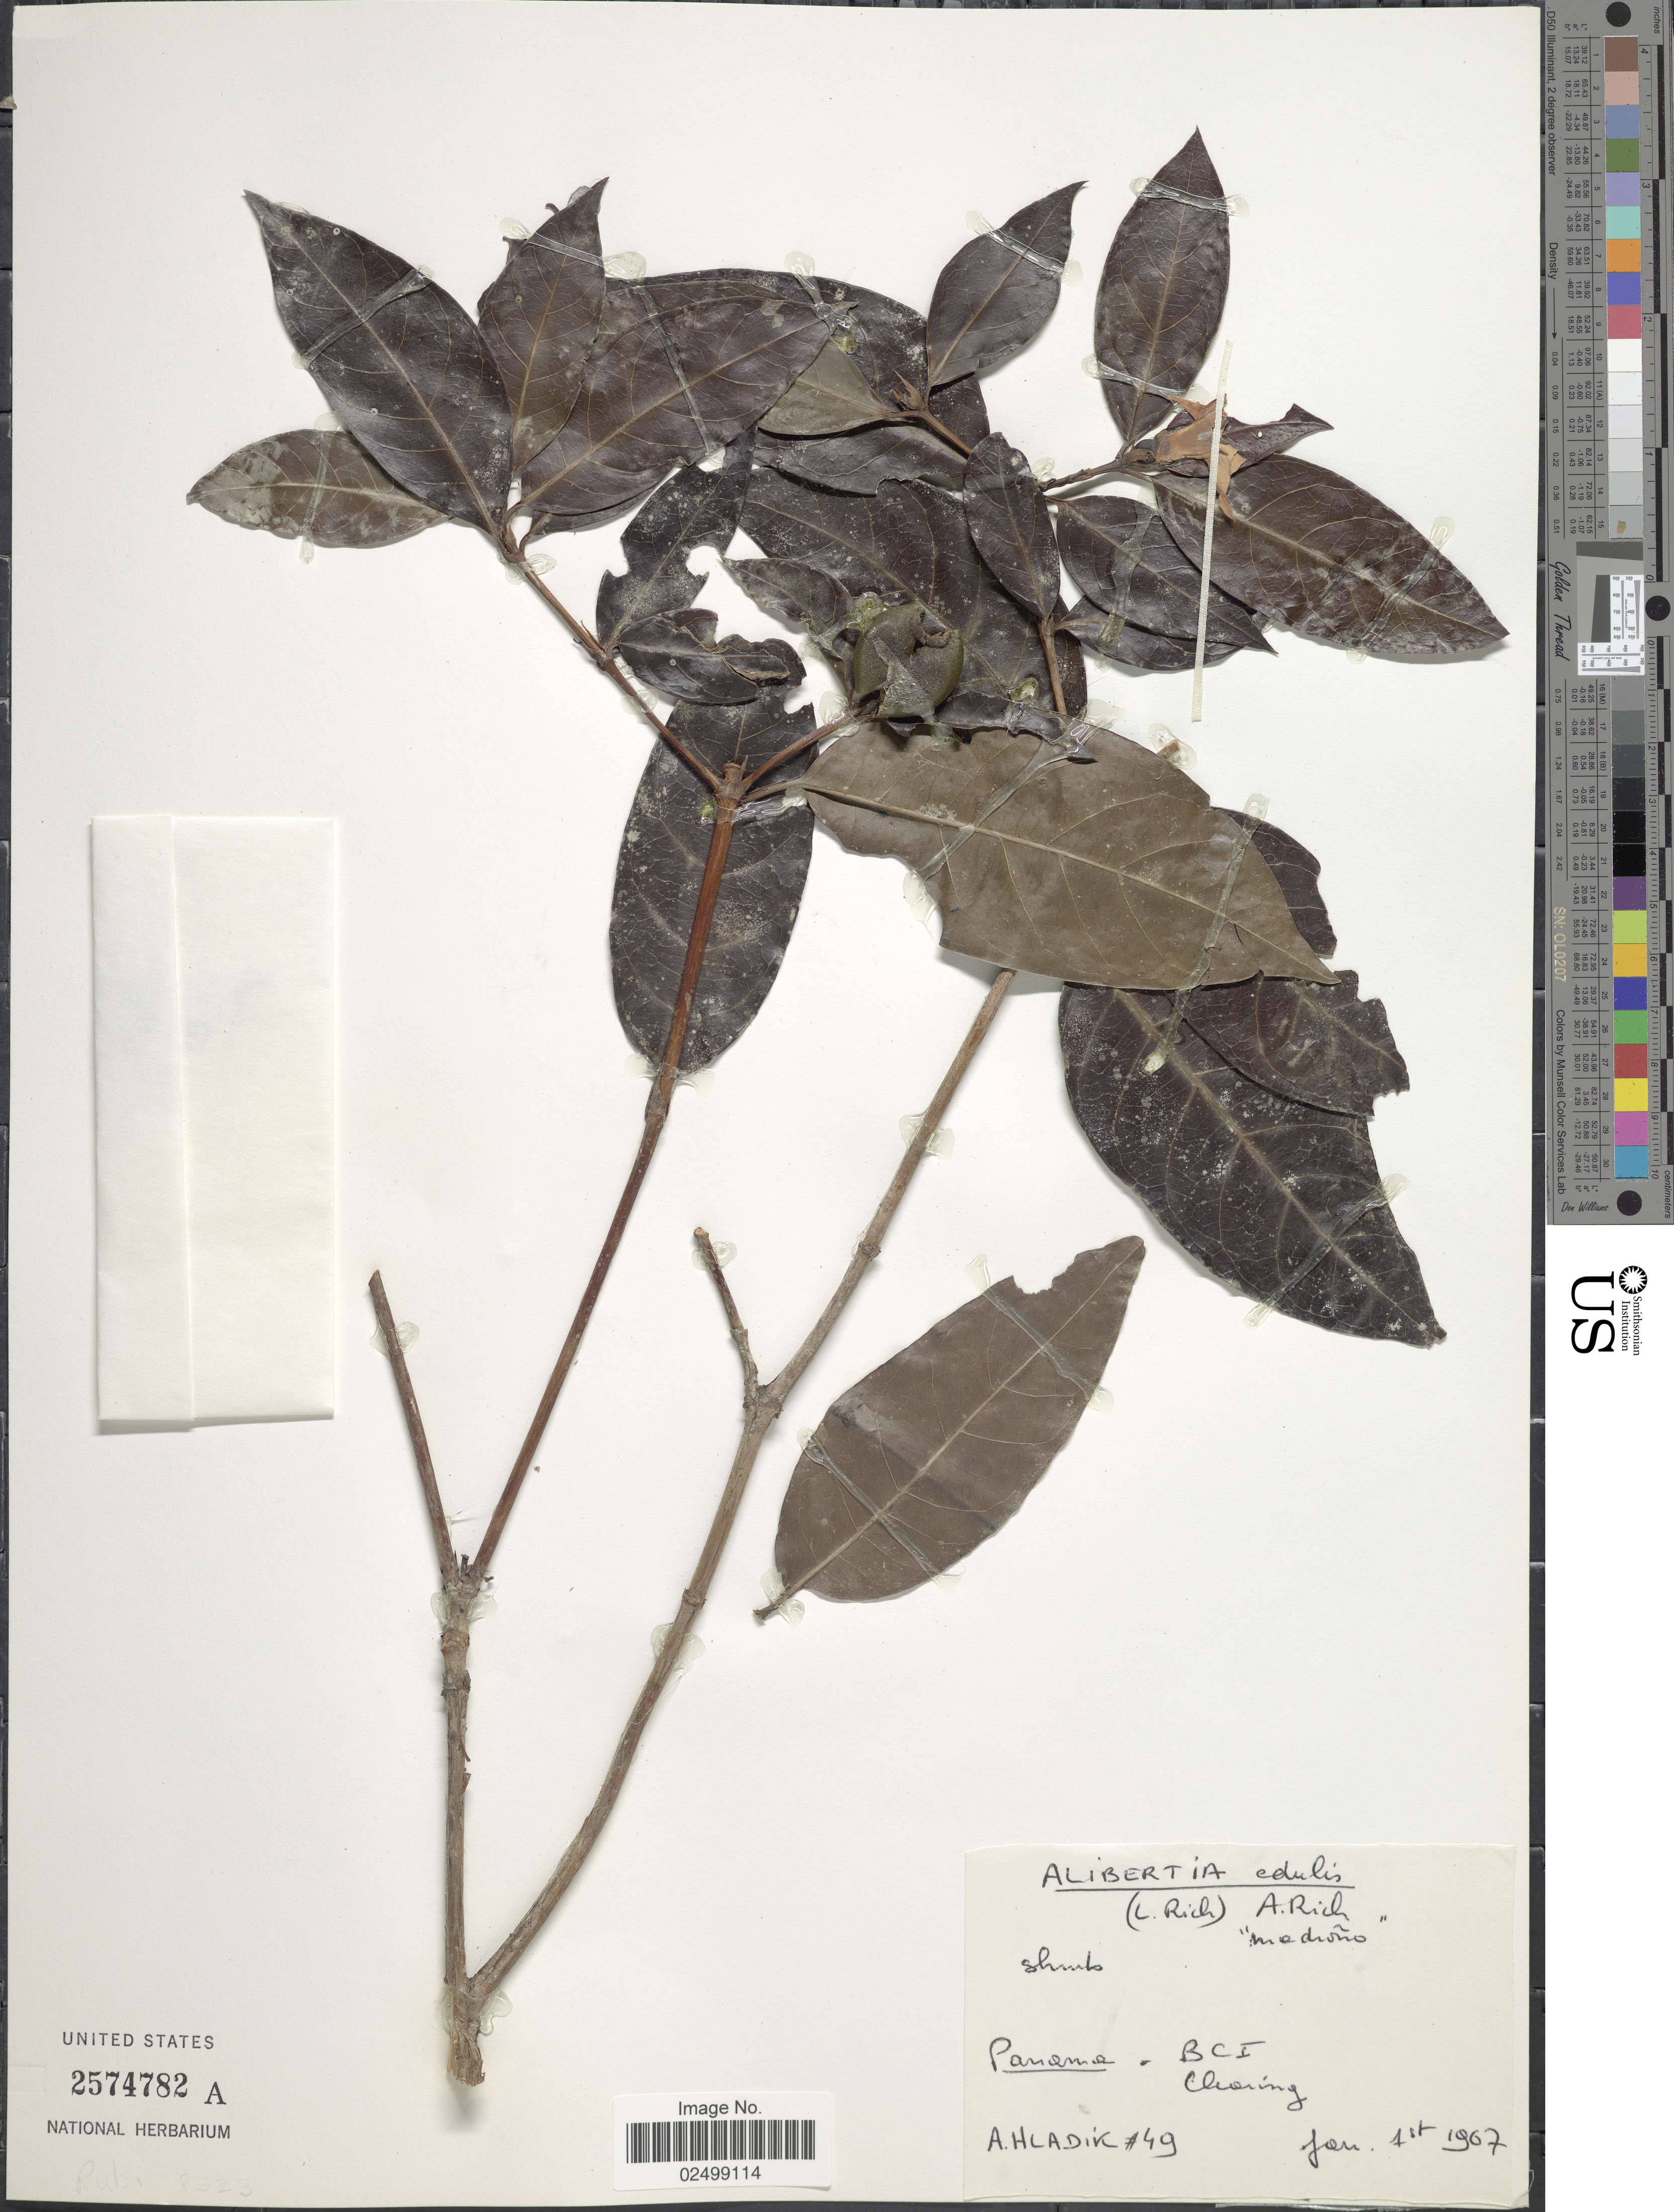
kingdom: Plantae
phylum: Tracheophyta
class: Magnoliopsida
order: Gentianales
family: Rubiaceae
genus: Alibertia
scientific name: Alibertia edulis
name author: (Rich.) A. Rich. ex DC.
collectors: A. Hladik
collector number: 49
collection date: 1967-01-01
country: Panama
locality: Panama: BCI, clearing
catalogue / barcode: US 2574782A